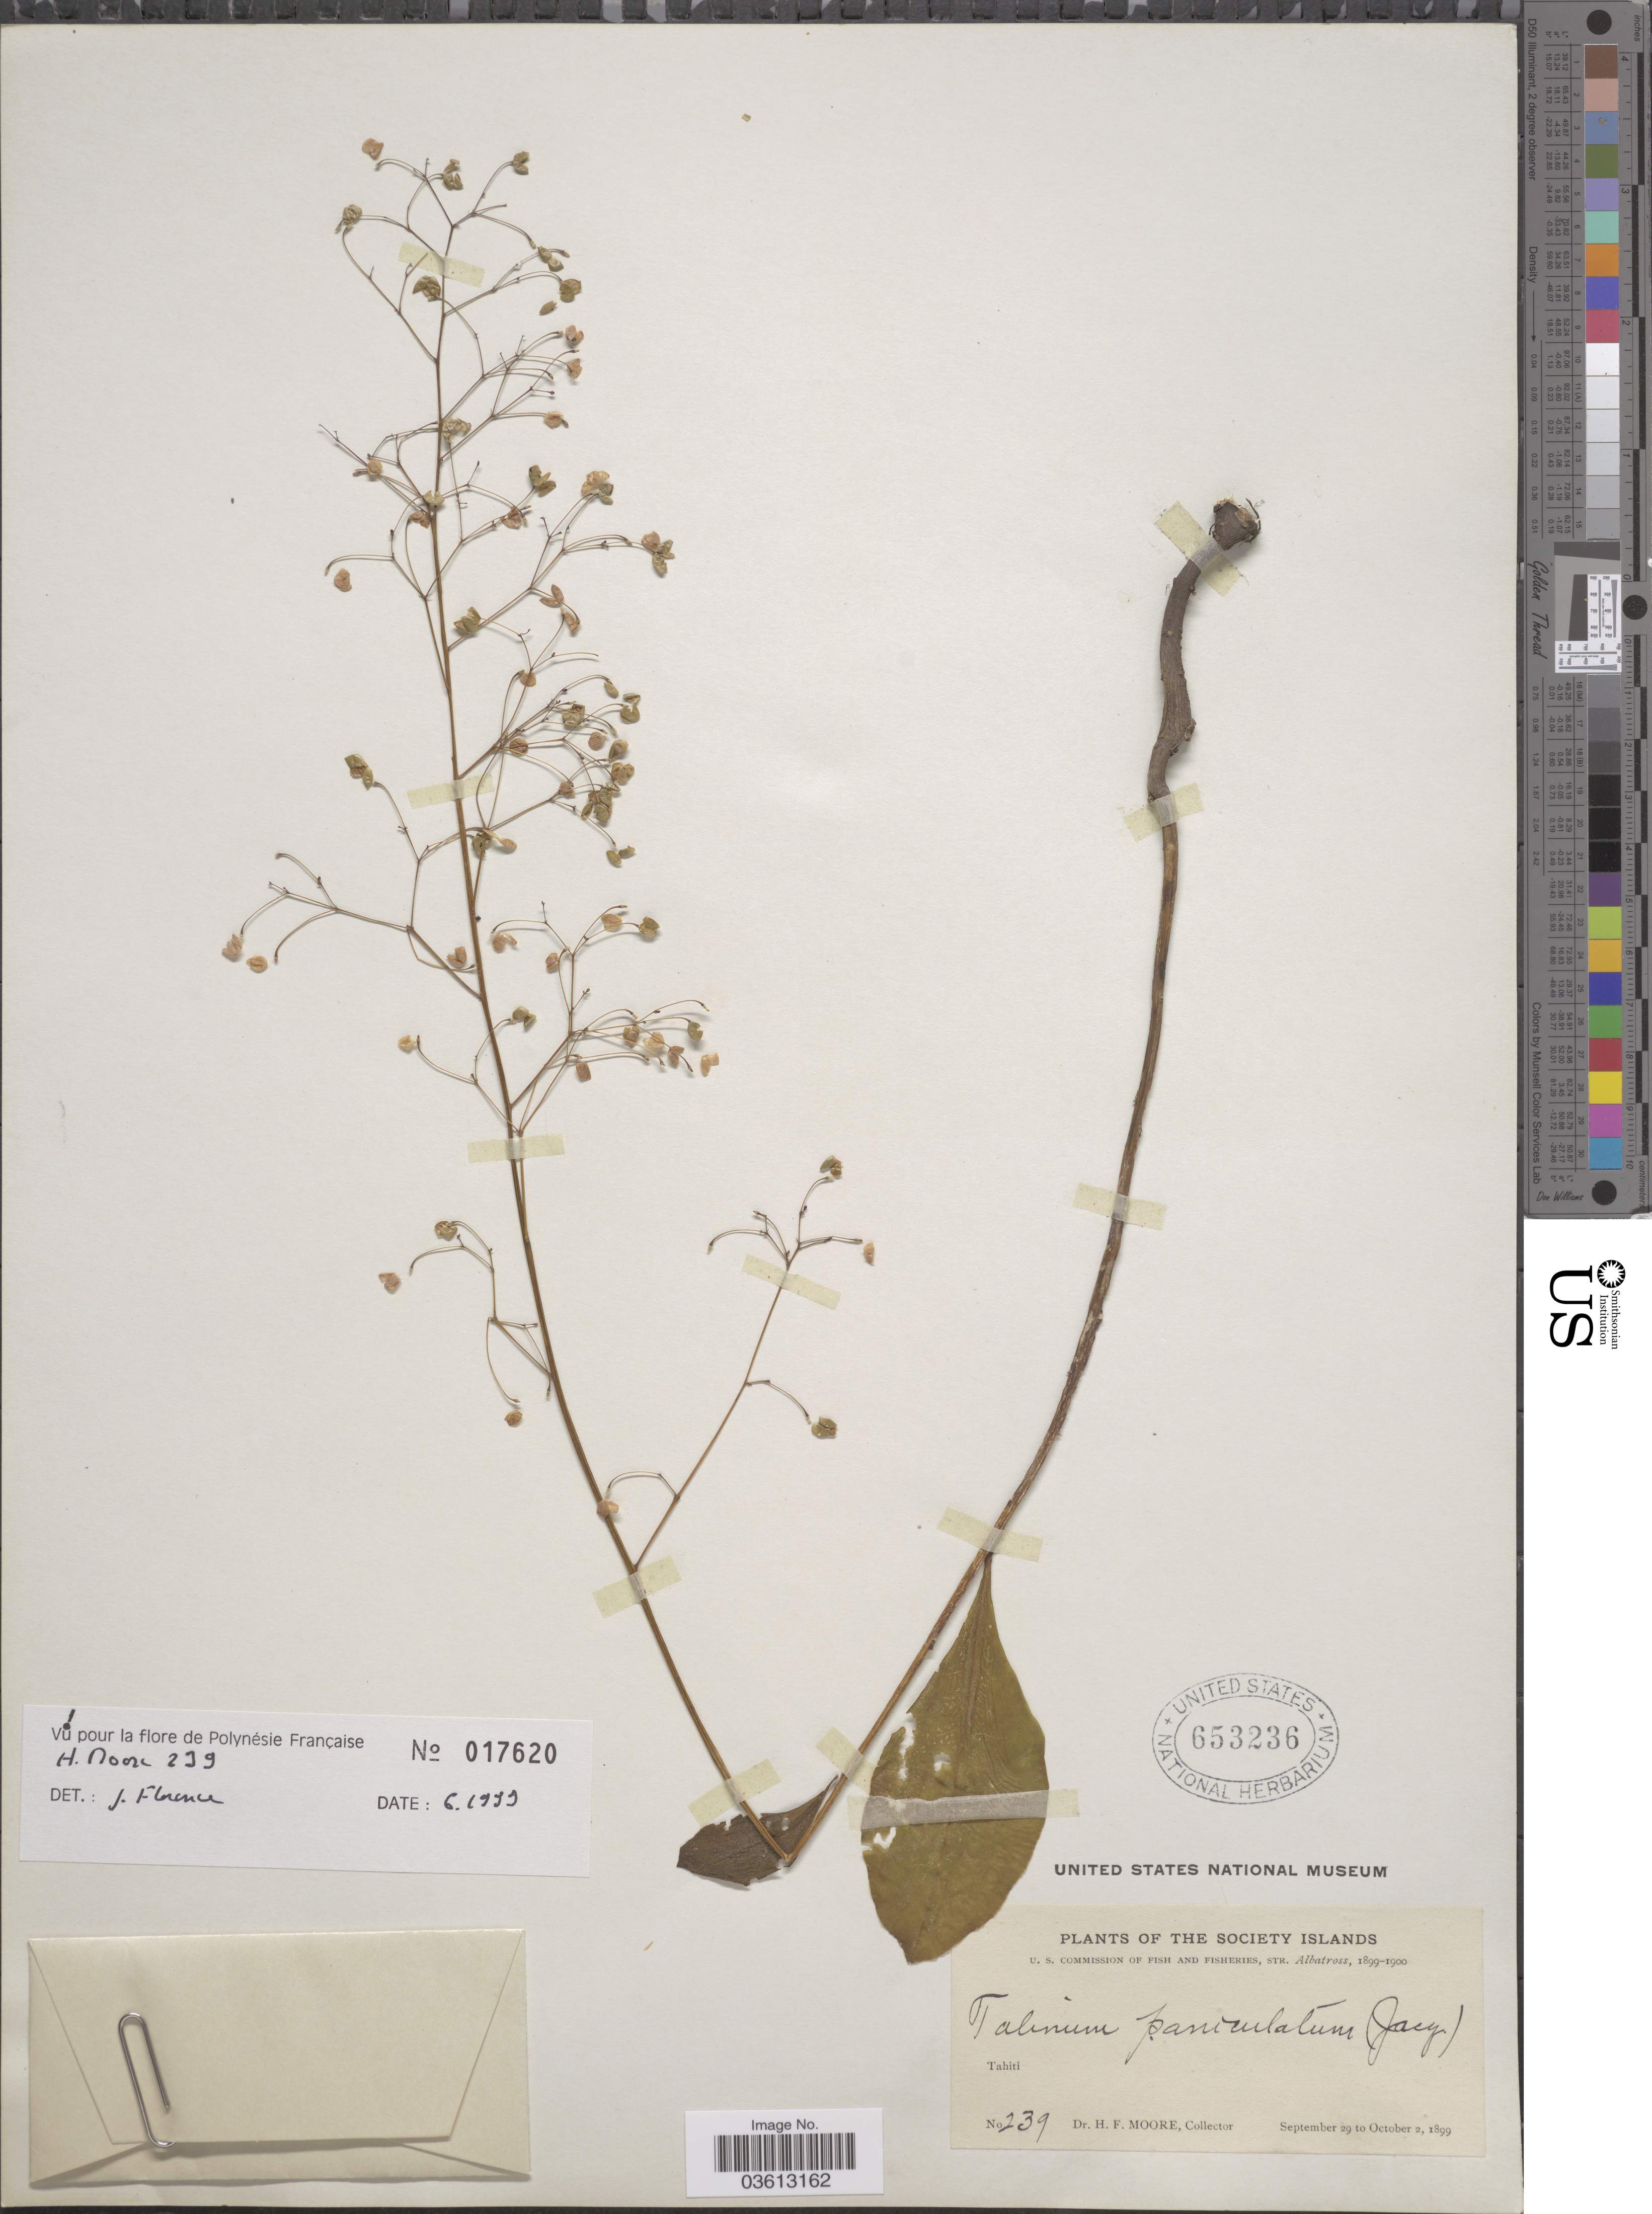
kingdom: Plantae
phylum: Tracheophyta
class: Magnoliopsida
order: Caryophyllales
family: Talinaceae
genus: Talinum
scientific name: Talinum paniculatum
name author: (Jacq.) Gaertn.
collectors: D. Moore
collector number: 239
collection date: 1899-09-29/1899-10-02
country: French Polynesia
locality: The Society Islands. Tahiti.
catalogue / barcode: US 653236